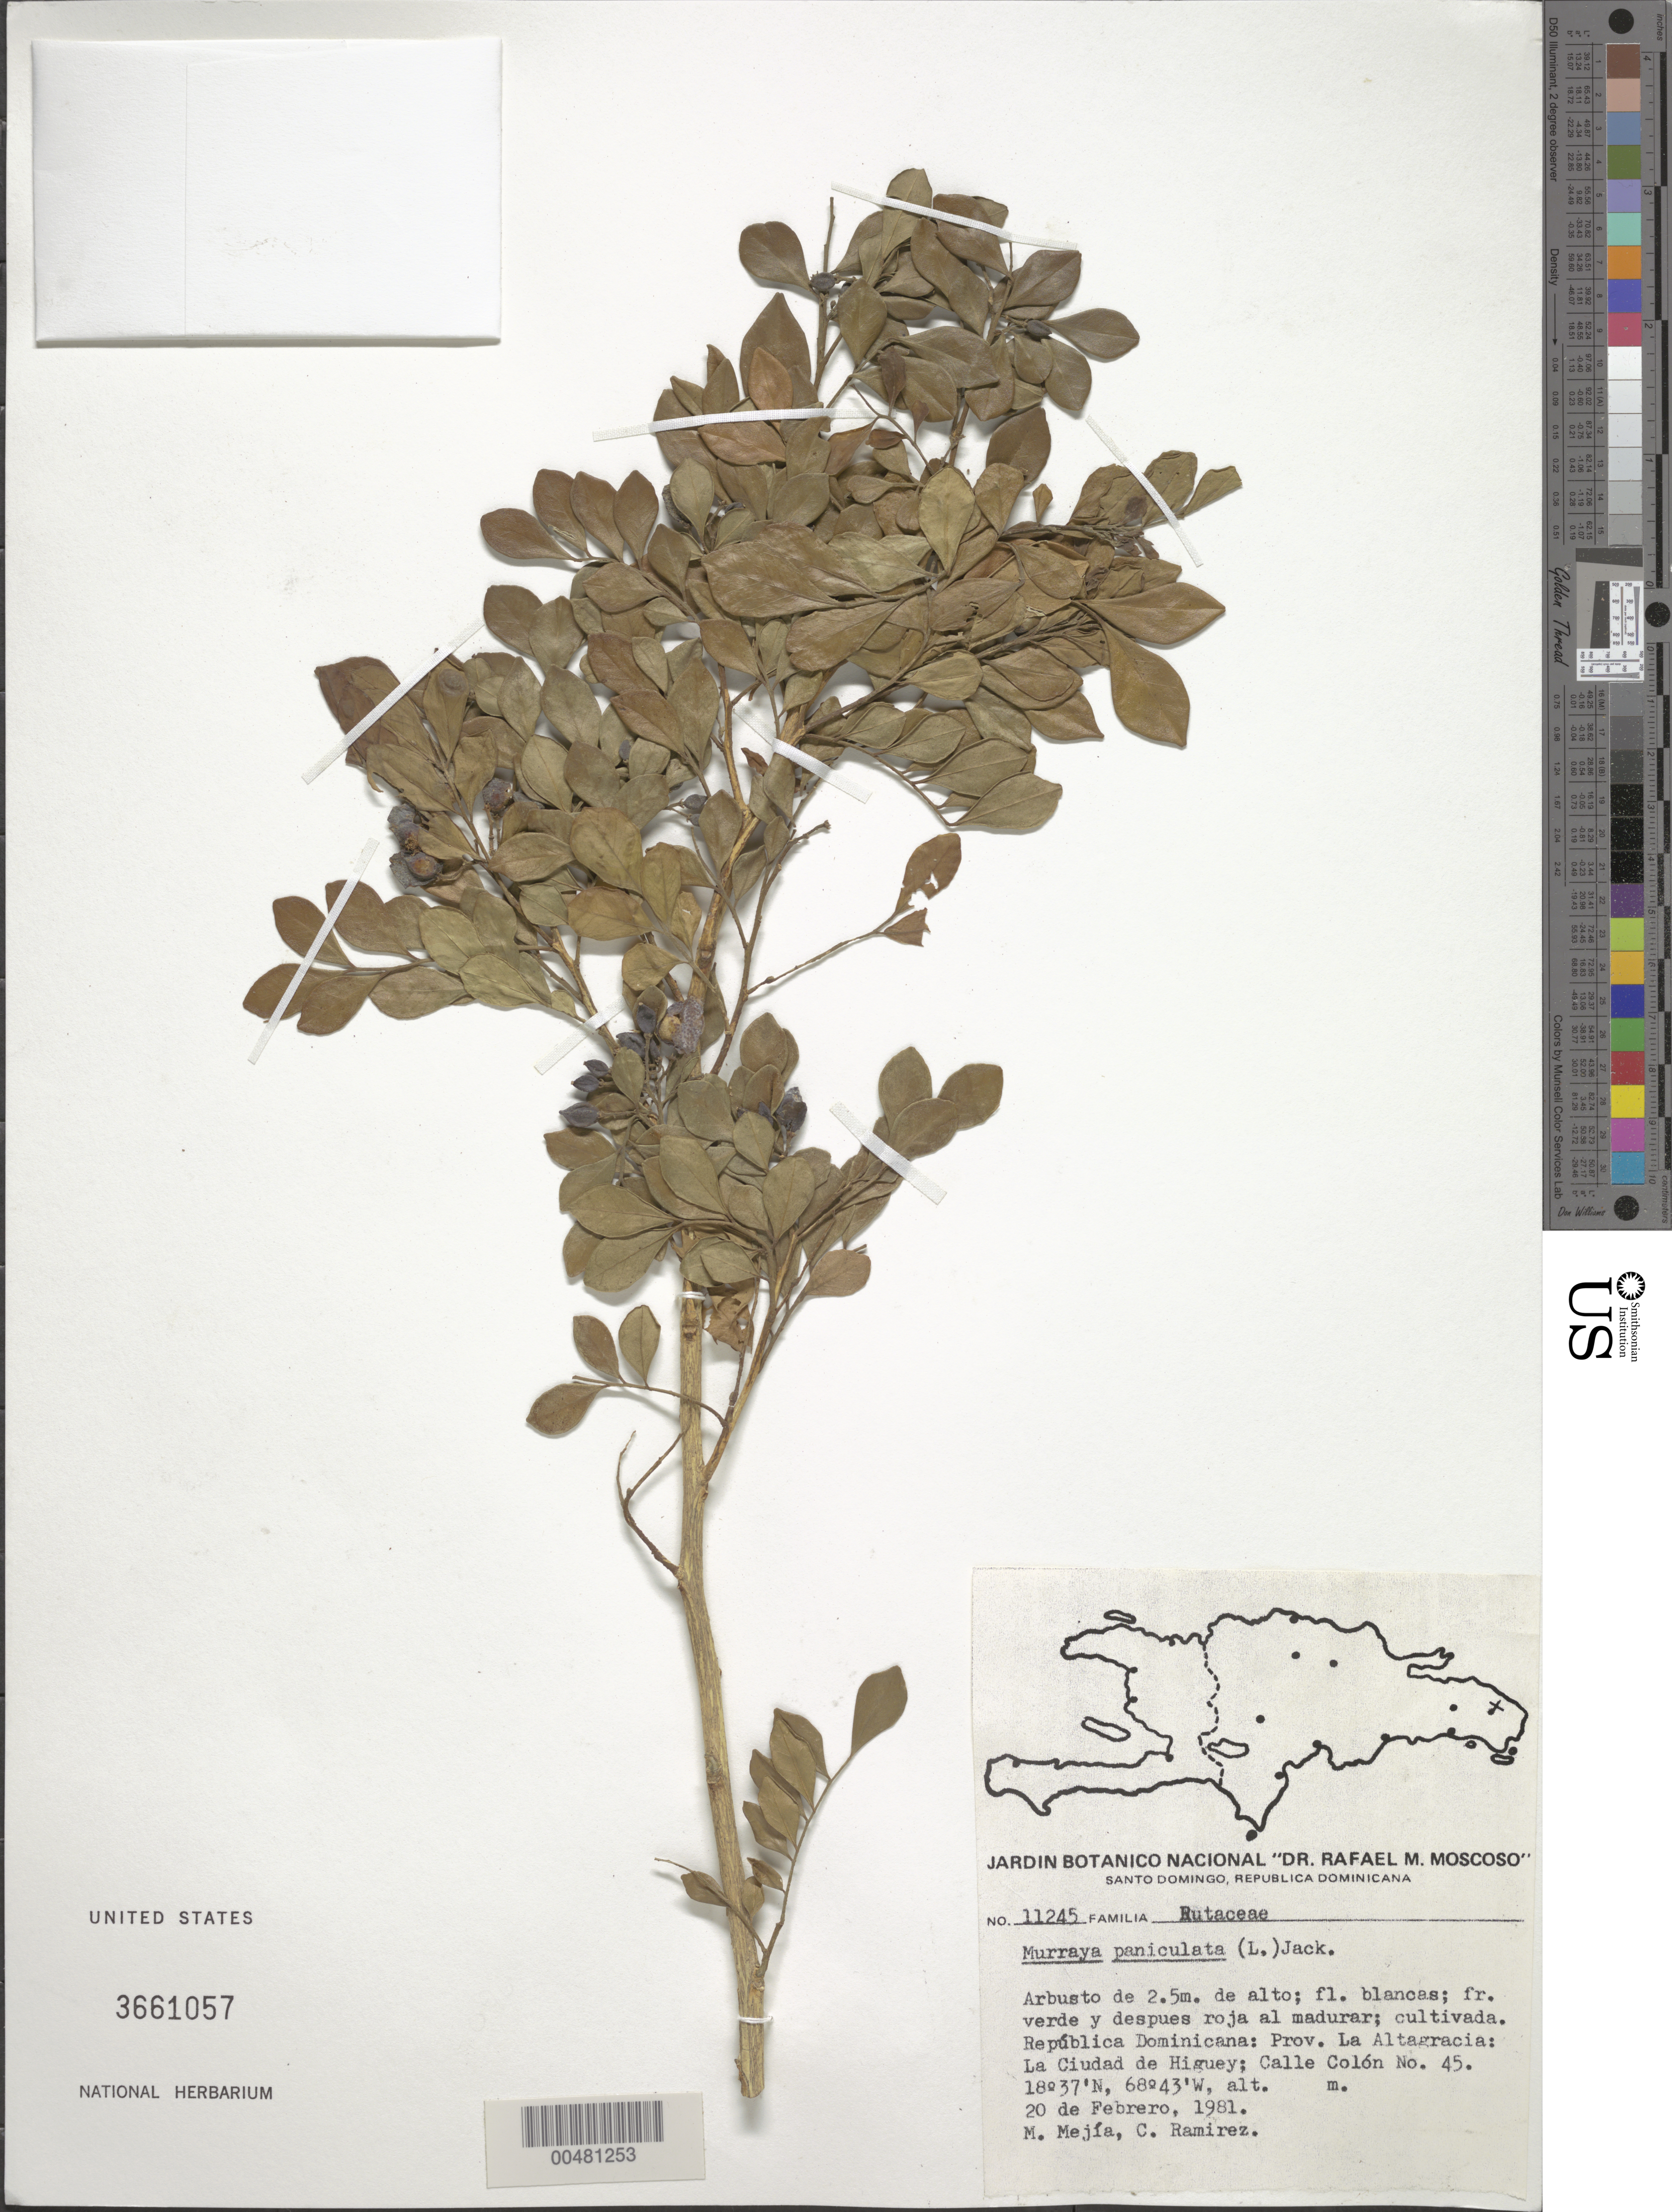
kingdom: Plantae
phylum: Tracheophyta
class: Magnoliopsida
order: Sapindales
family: Rutaceae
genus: Murraya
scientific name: Murraya paniculata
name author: (L.) Jack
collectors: M. Mejia & C. Ramirez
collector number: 11245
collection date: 1981-02-20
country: Dominican Republic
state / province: La Altagracia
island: Hispaniola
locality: La Ciudad de Higuey, Calle Colón No 45.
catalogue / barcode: US 3661057